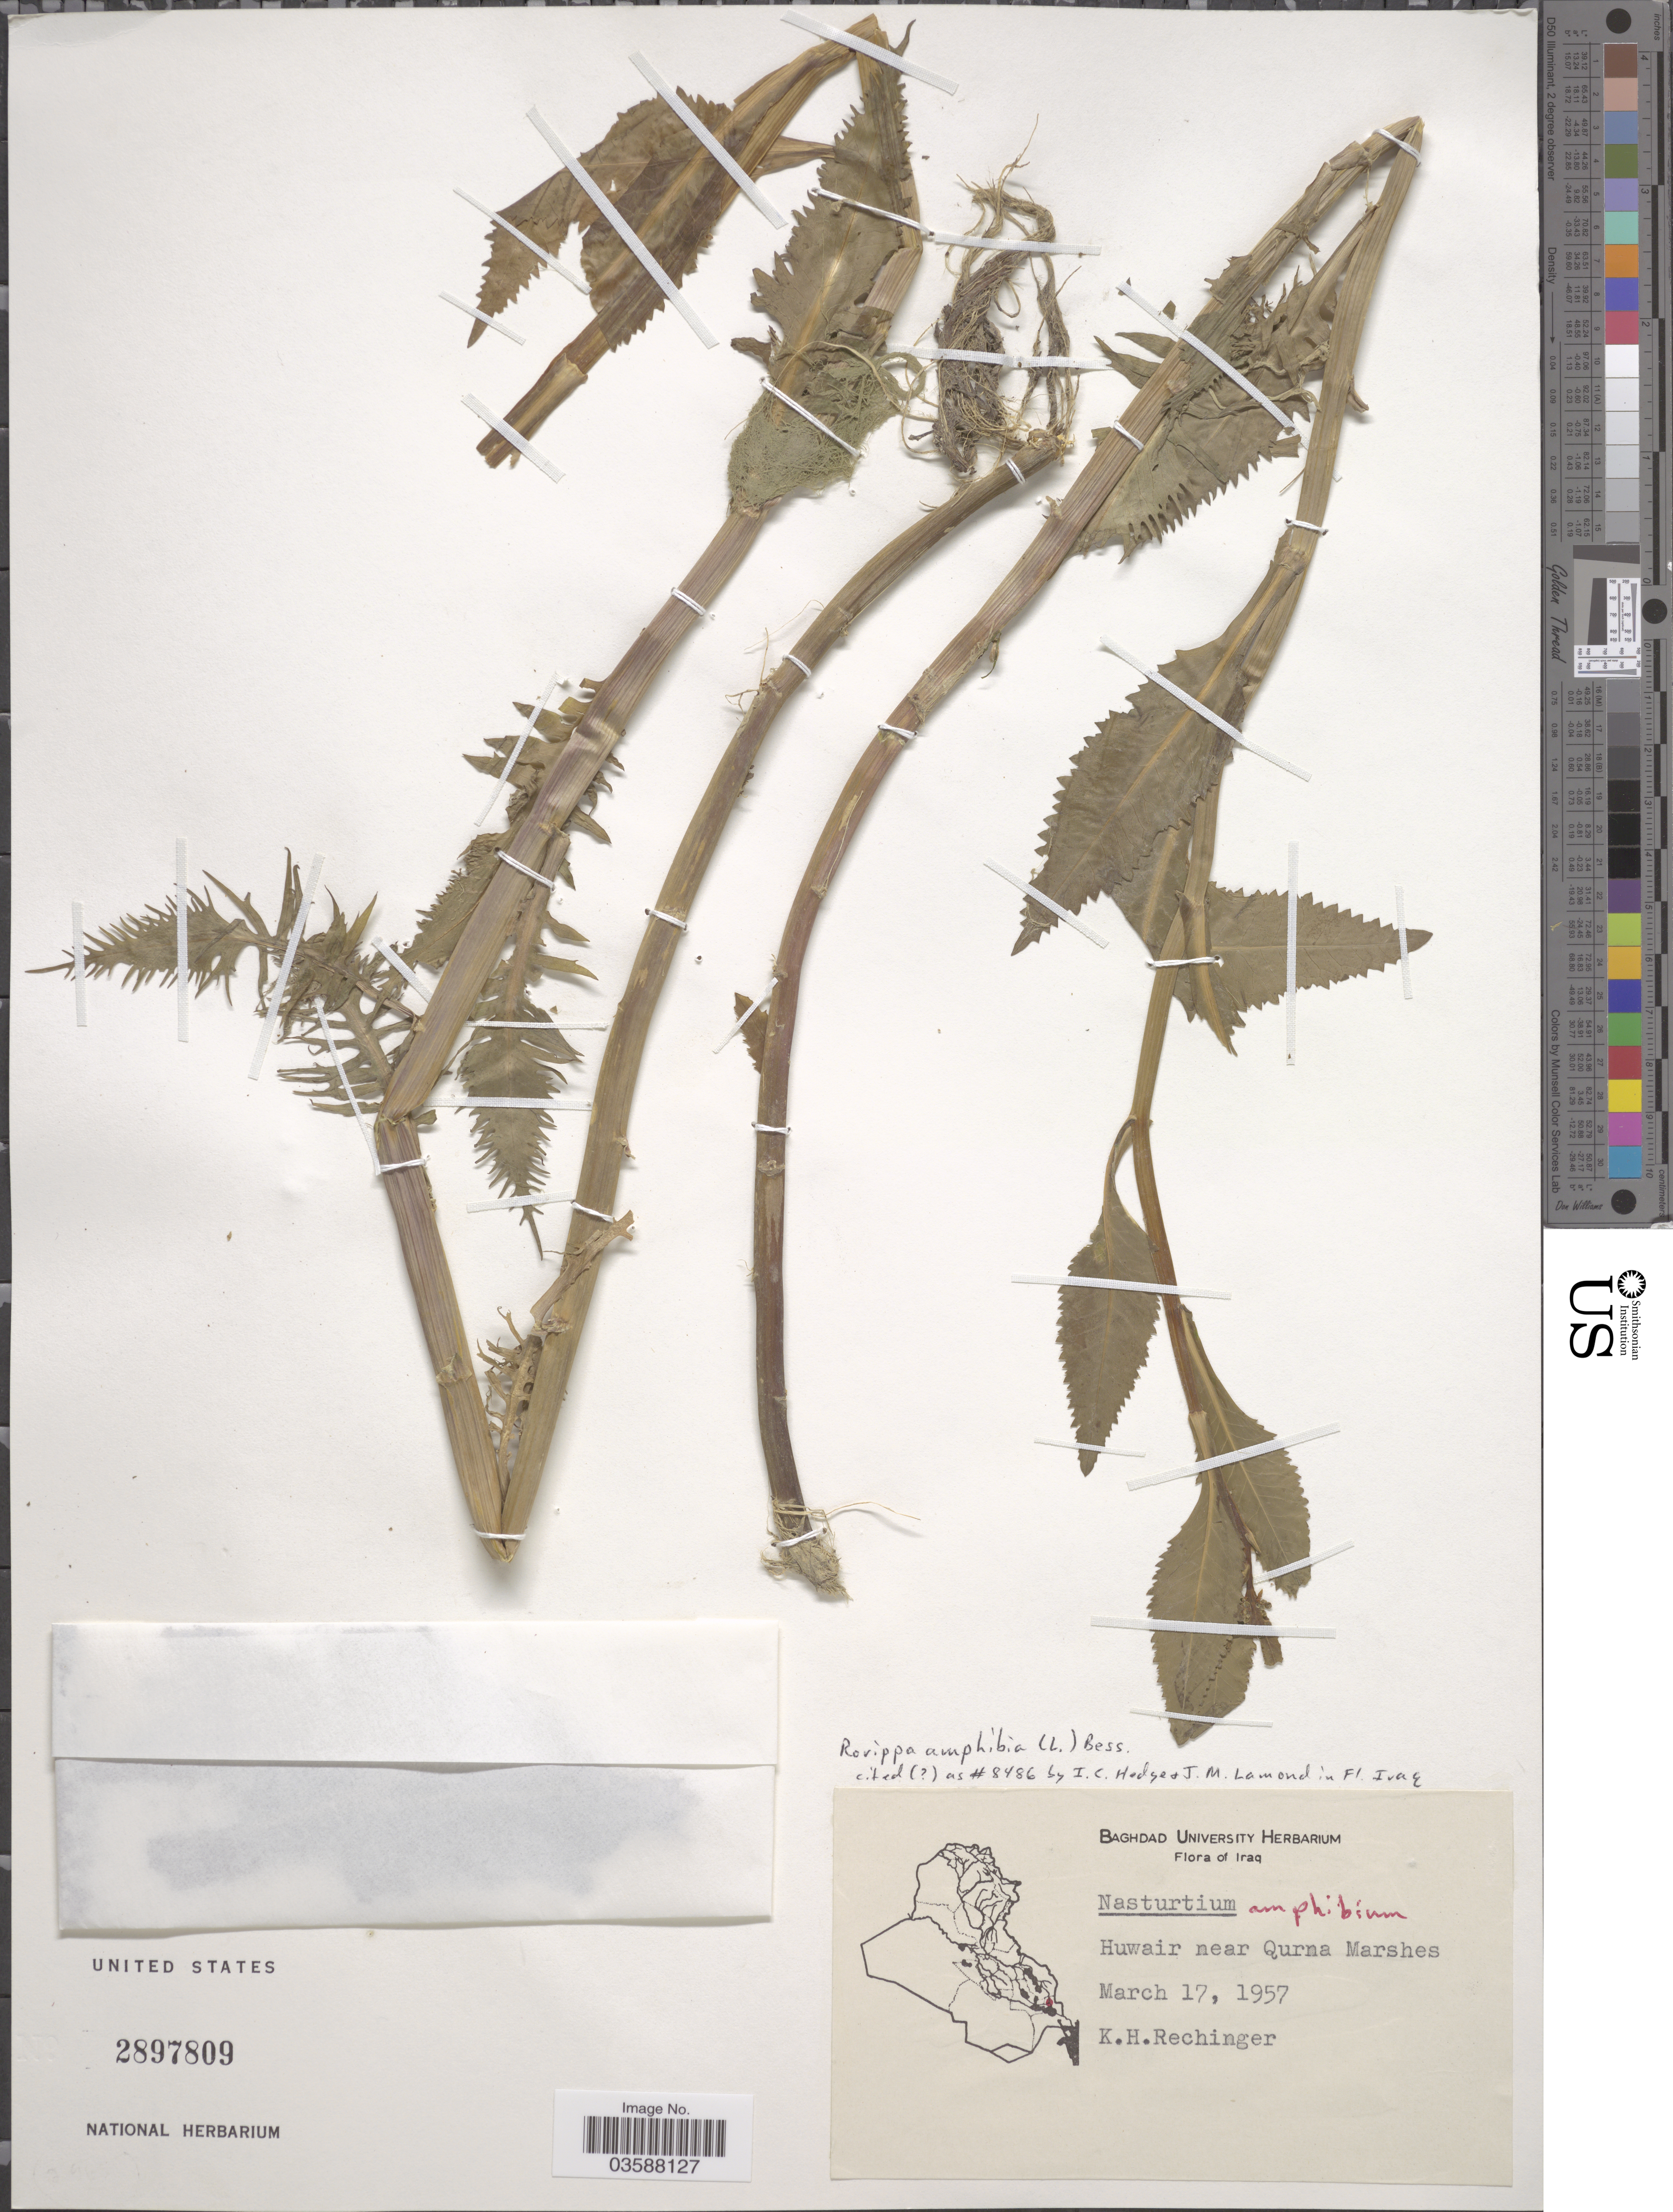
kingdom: Plantae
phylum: Tracheophyta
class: Magnoliopsida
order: Brassicales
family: Brassicaceae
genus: Rorippa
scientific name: Rorippa amphibia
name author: (L.) Besser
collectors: K. H. Rechinger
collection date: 1957-03-17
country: Iraq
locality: Huwair near Qurna Marshes.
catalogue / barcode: US 2897809